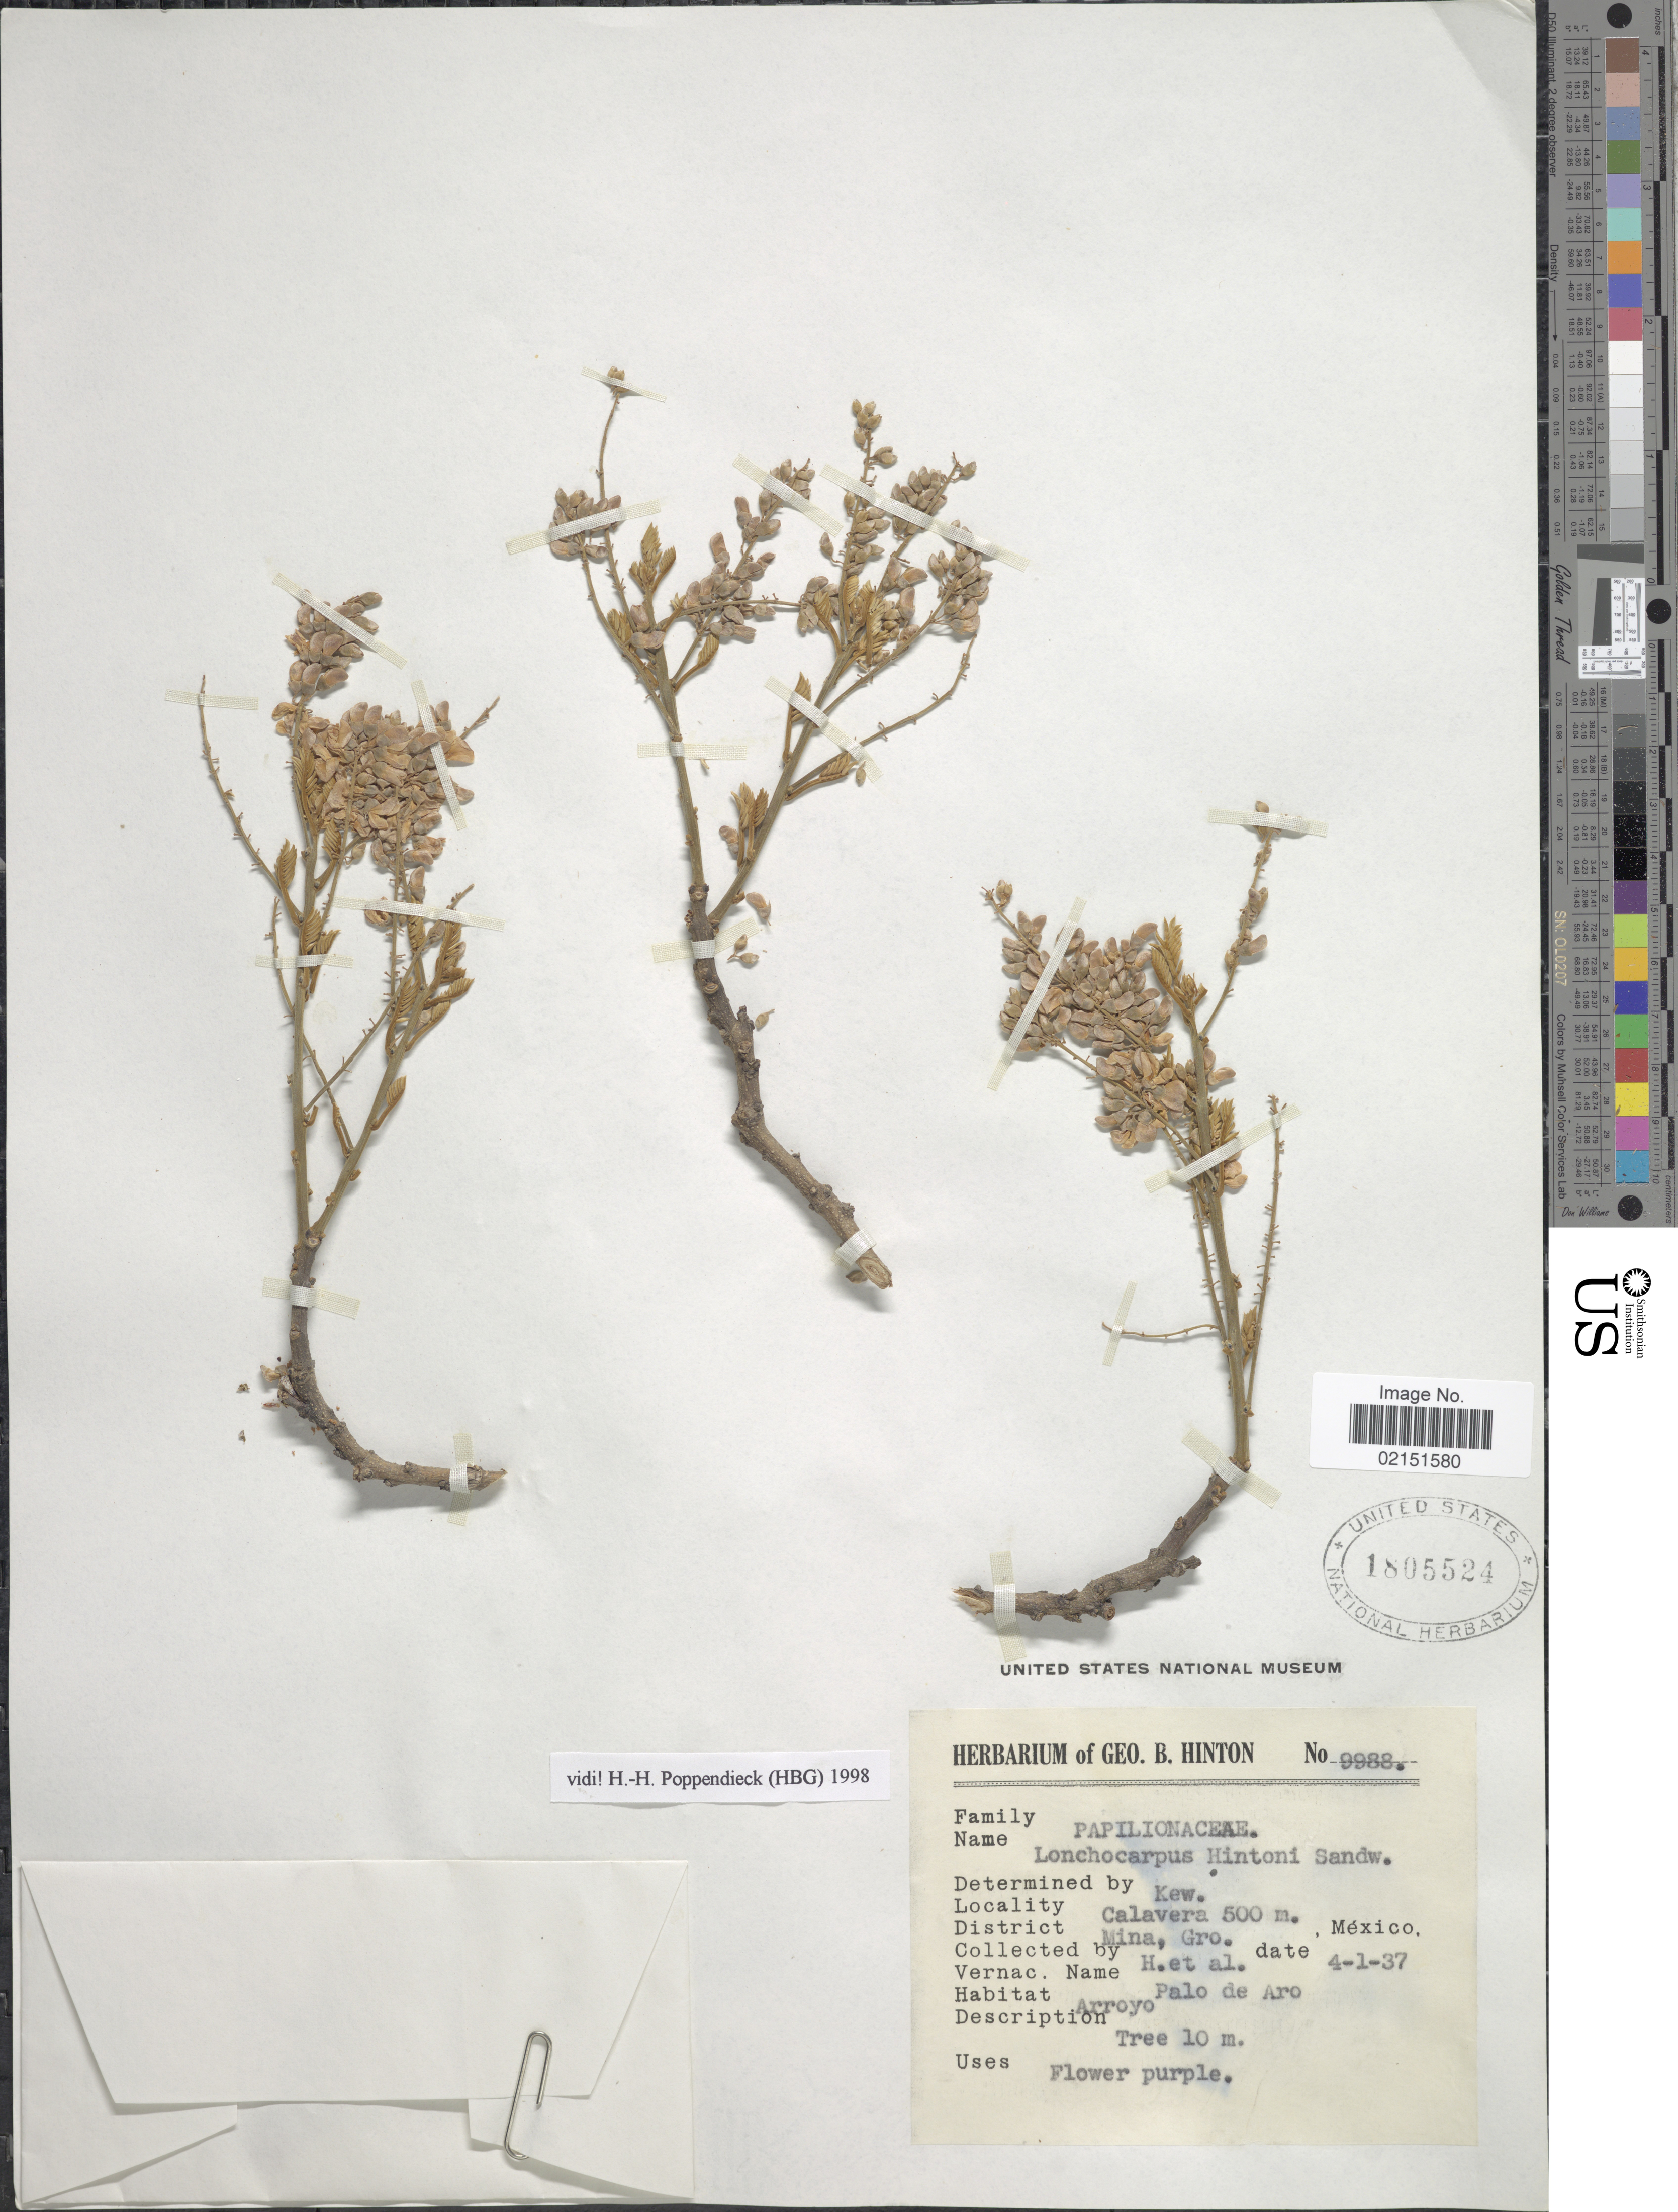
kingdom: Plantae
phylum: Tracheophyta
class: Magnoliopsida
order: Fabales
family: Fabaceae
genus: Lonchocarpus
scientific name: Lonchocarpus hintonii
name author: Sandwith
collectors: G. B. Hinton & et al.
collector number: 9988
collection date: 1937-01-04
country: Mexico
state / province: Guerrero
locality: Calavera. District Mina, Gro.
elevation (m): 500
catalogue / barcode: US 1805524